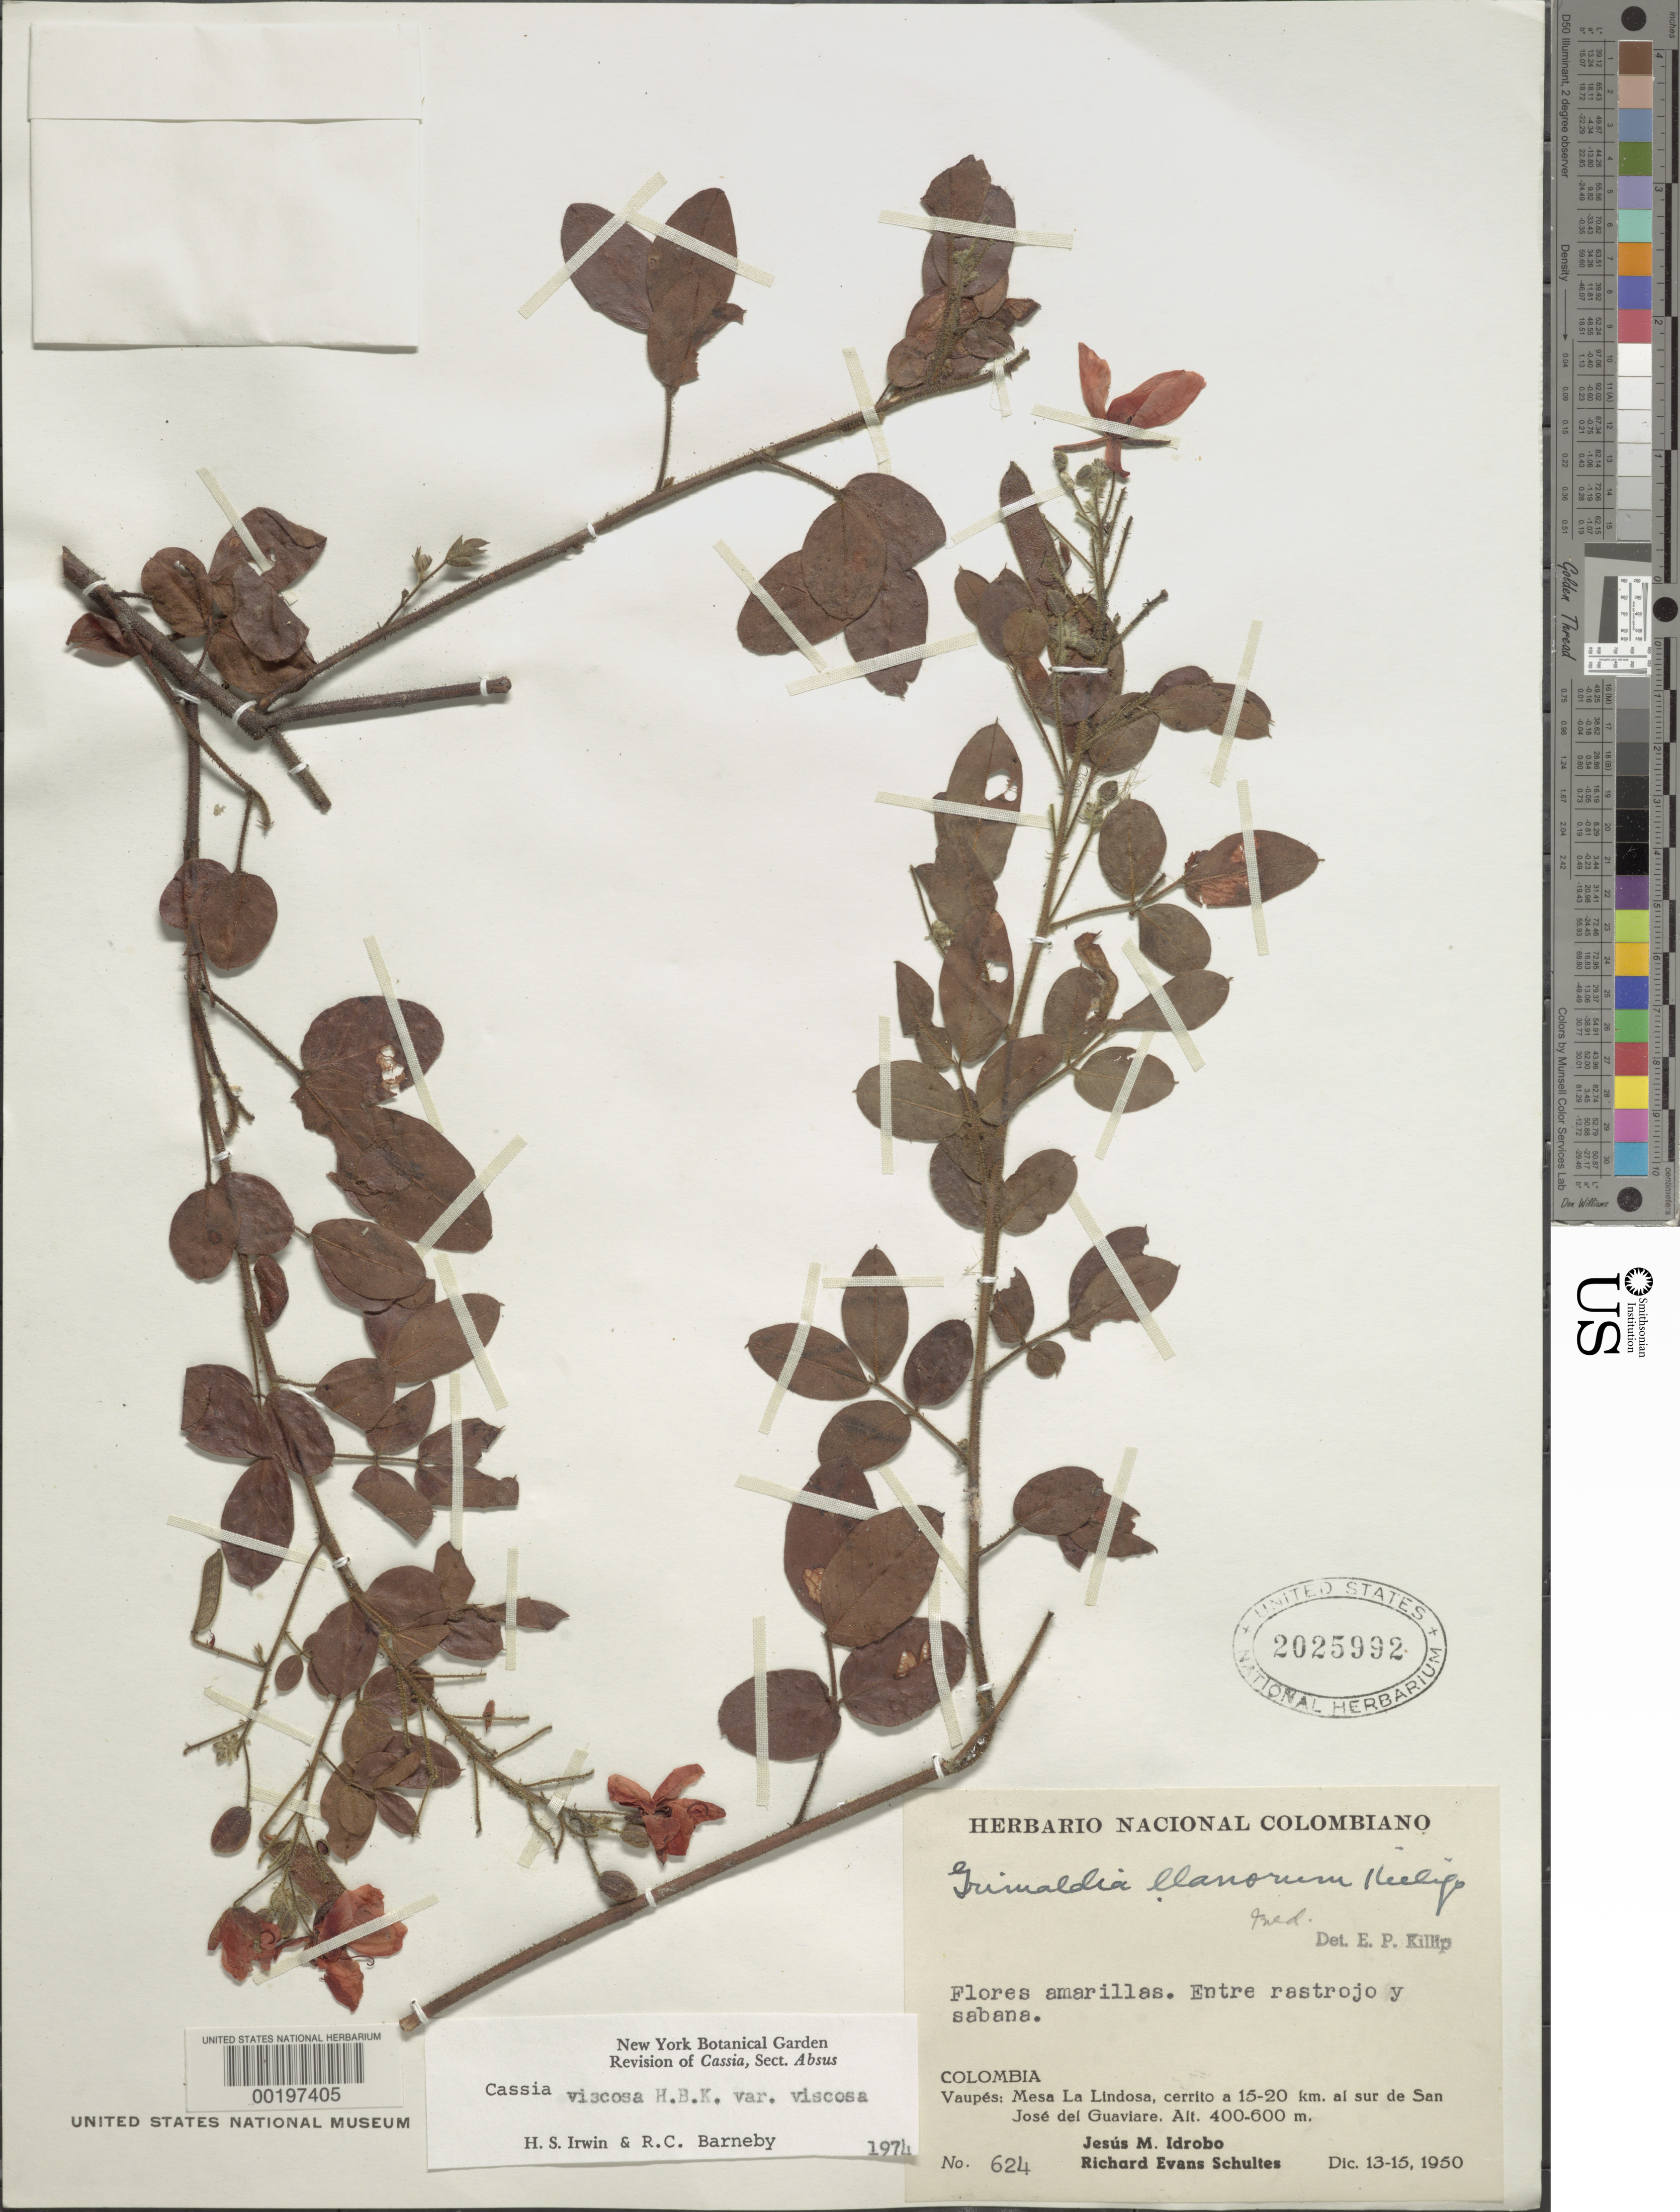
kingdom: Plantae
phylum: Tracheophyta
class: Magnoliopsida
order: Fabales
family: Fabaceae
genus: Chamaecrista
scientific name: Chamaecrista viscosa var. viscosa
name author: (Kunth) H.S. Irwin & Barneby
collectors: J. M. Idrobo & R. E. Schultes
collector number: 624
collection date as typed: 13 Dec 1950 to 15 Dec 1950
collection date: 1950-12-13/1950-12-15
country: Colombia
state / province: Vaupés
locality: Mesa La Lindosa, Cerrito a 15-20 km al Sur de San Jose del Guaviare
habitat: Entre rastrojo y sabana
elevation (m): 400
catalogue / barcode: US 2025992